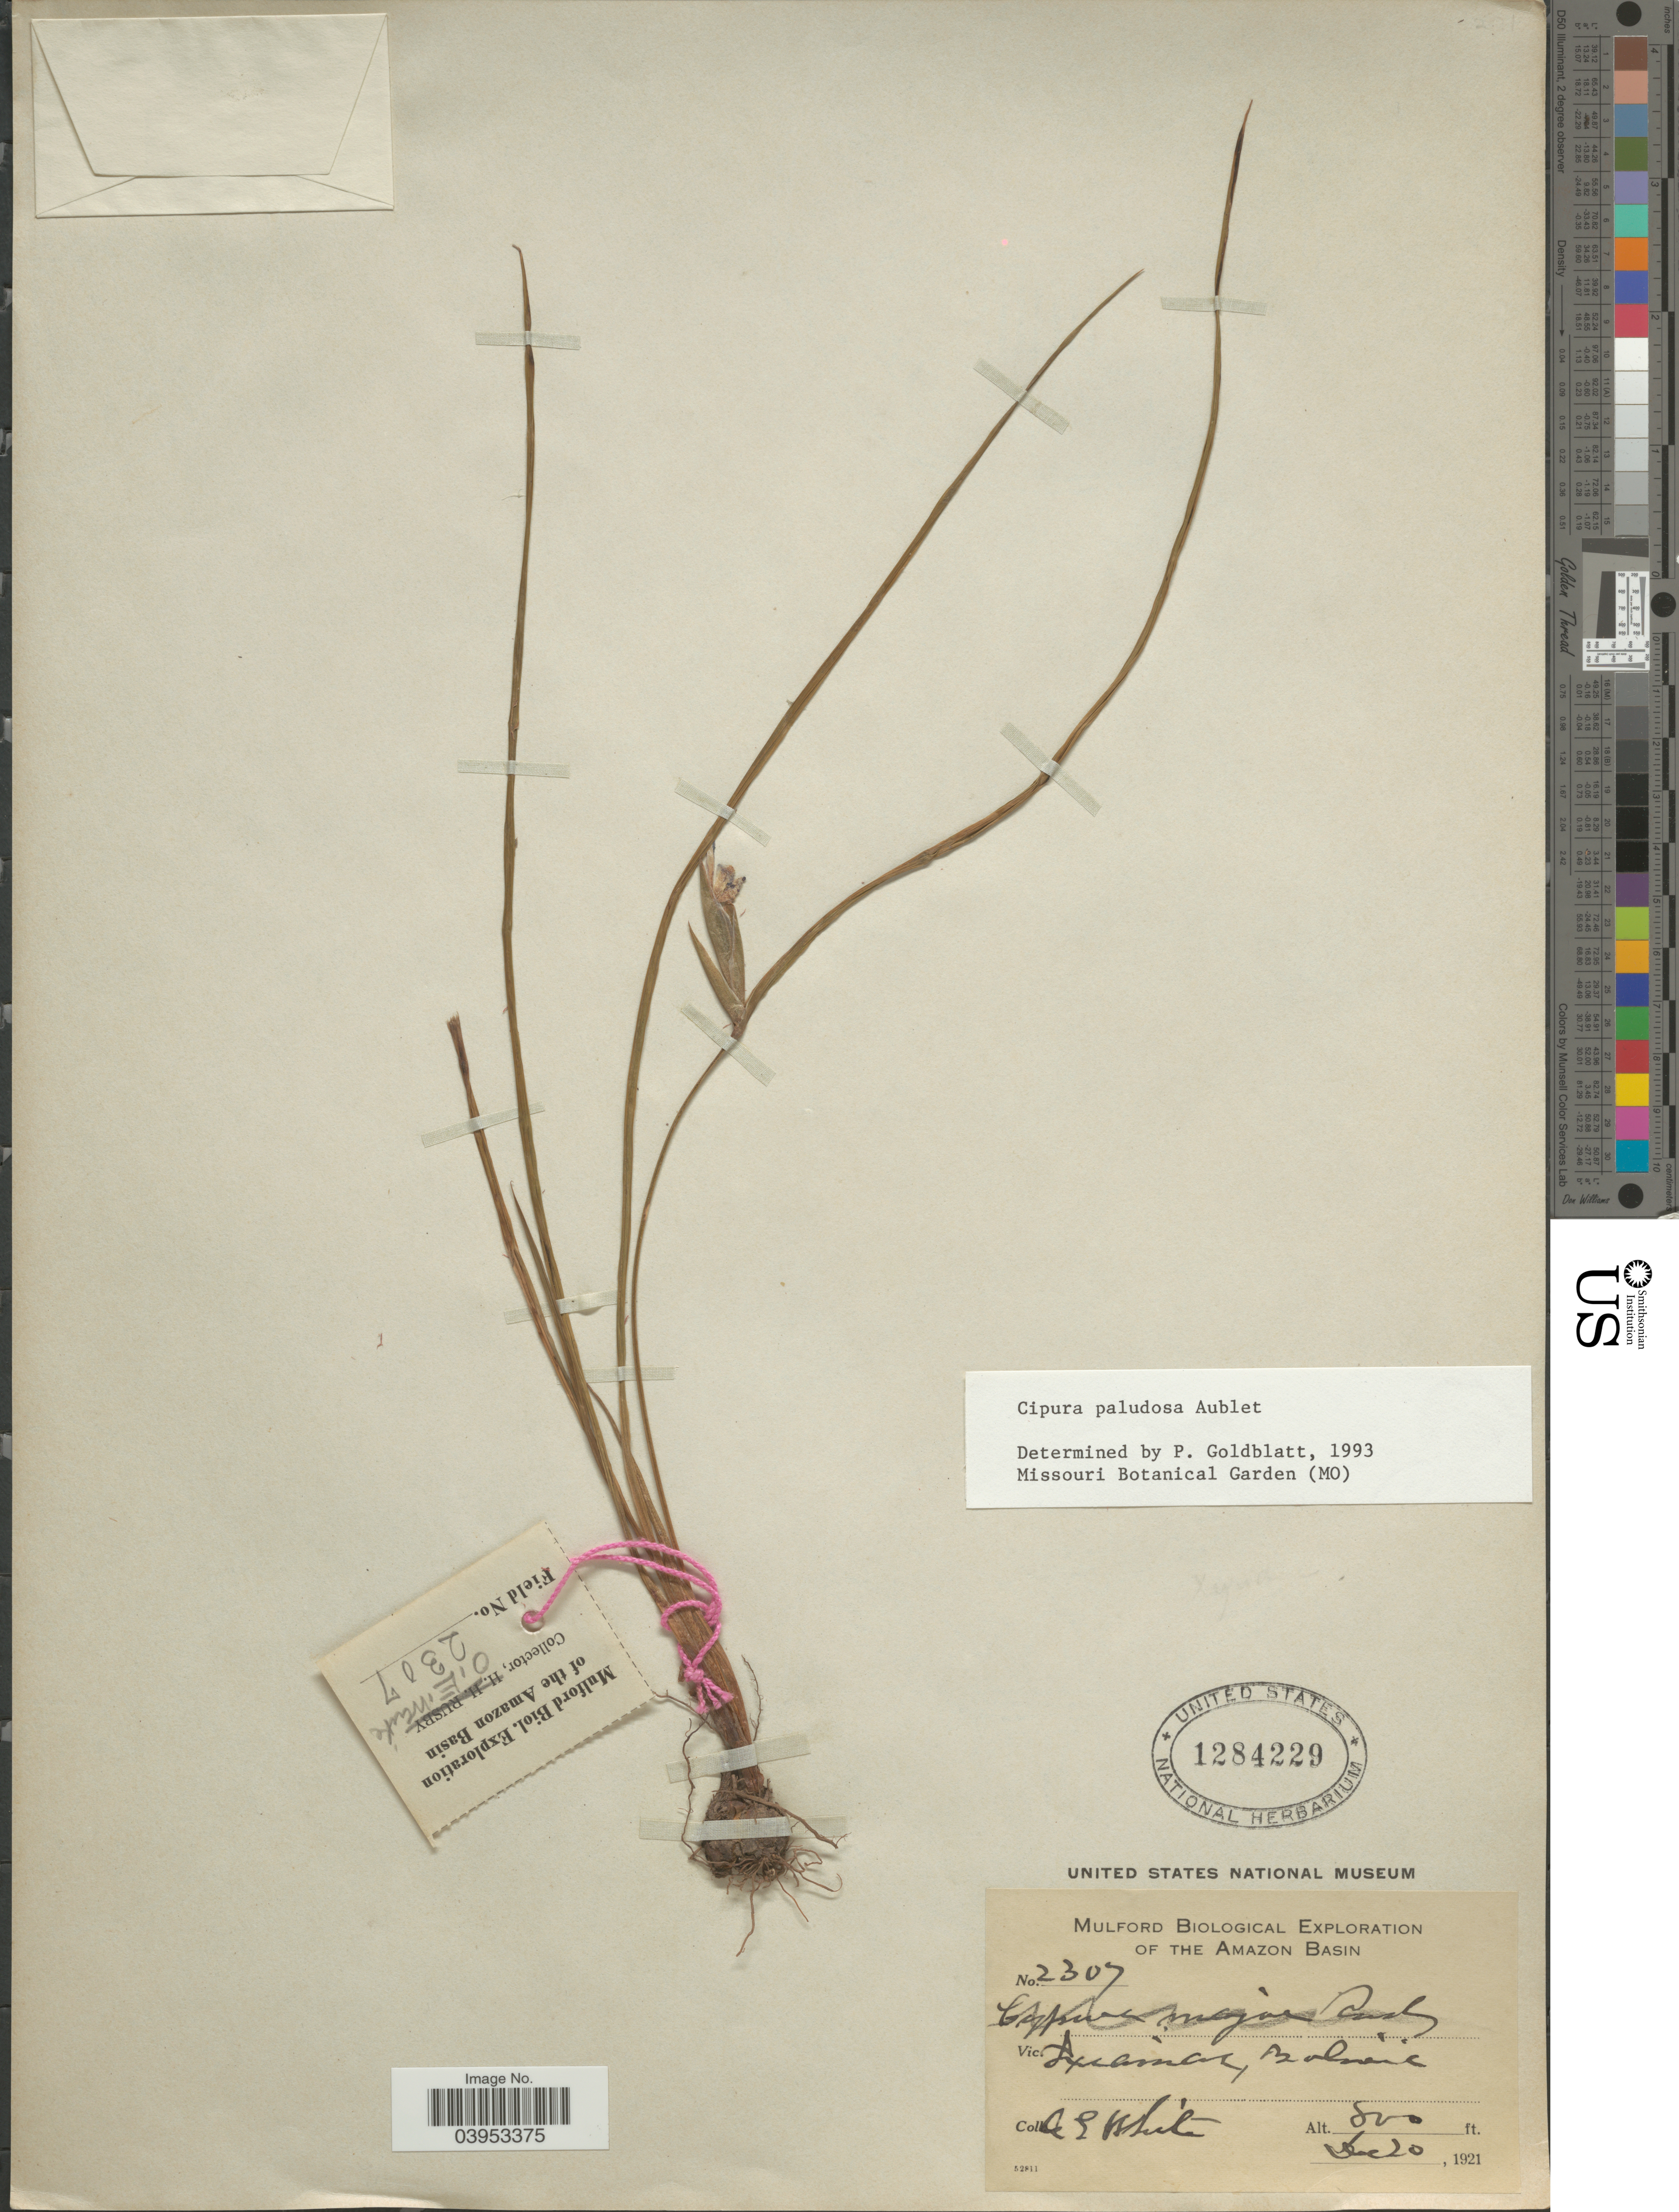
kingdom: Plantae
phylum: Tracheophyta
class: Liliopsida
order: Asparagales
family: Iridaceae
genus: Cipura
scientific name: Cipura paludosa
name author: Aubl.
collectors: O. E. White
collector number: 2307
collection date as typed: Dec. 20, 1921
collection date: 1921-12-20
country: Bolivia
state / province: La Paz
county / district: Iturralde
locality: Ixiamas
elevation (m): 244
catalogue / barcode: US 1284229